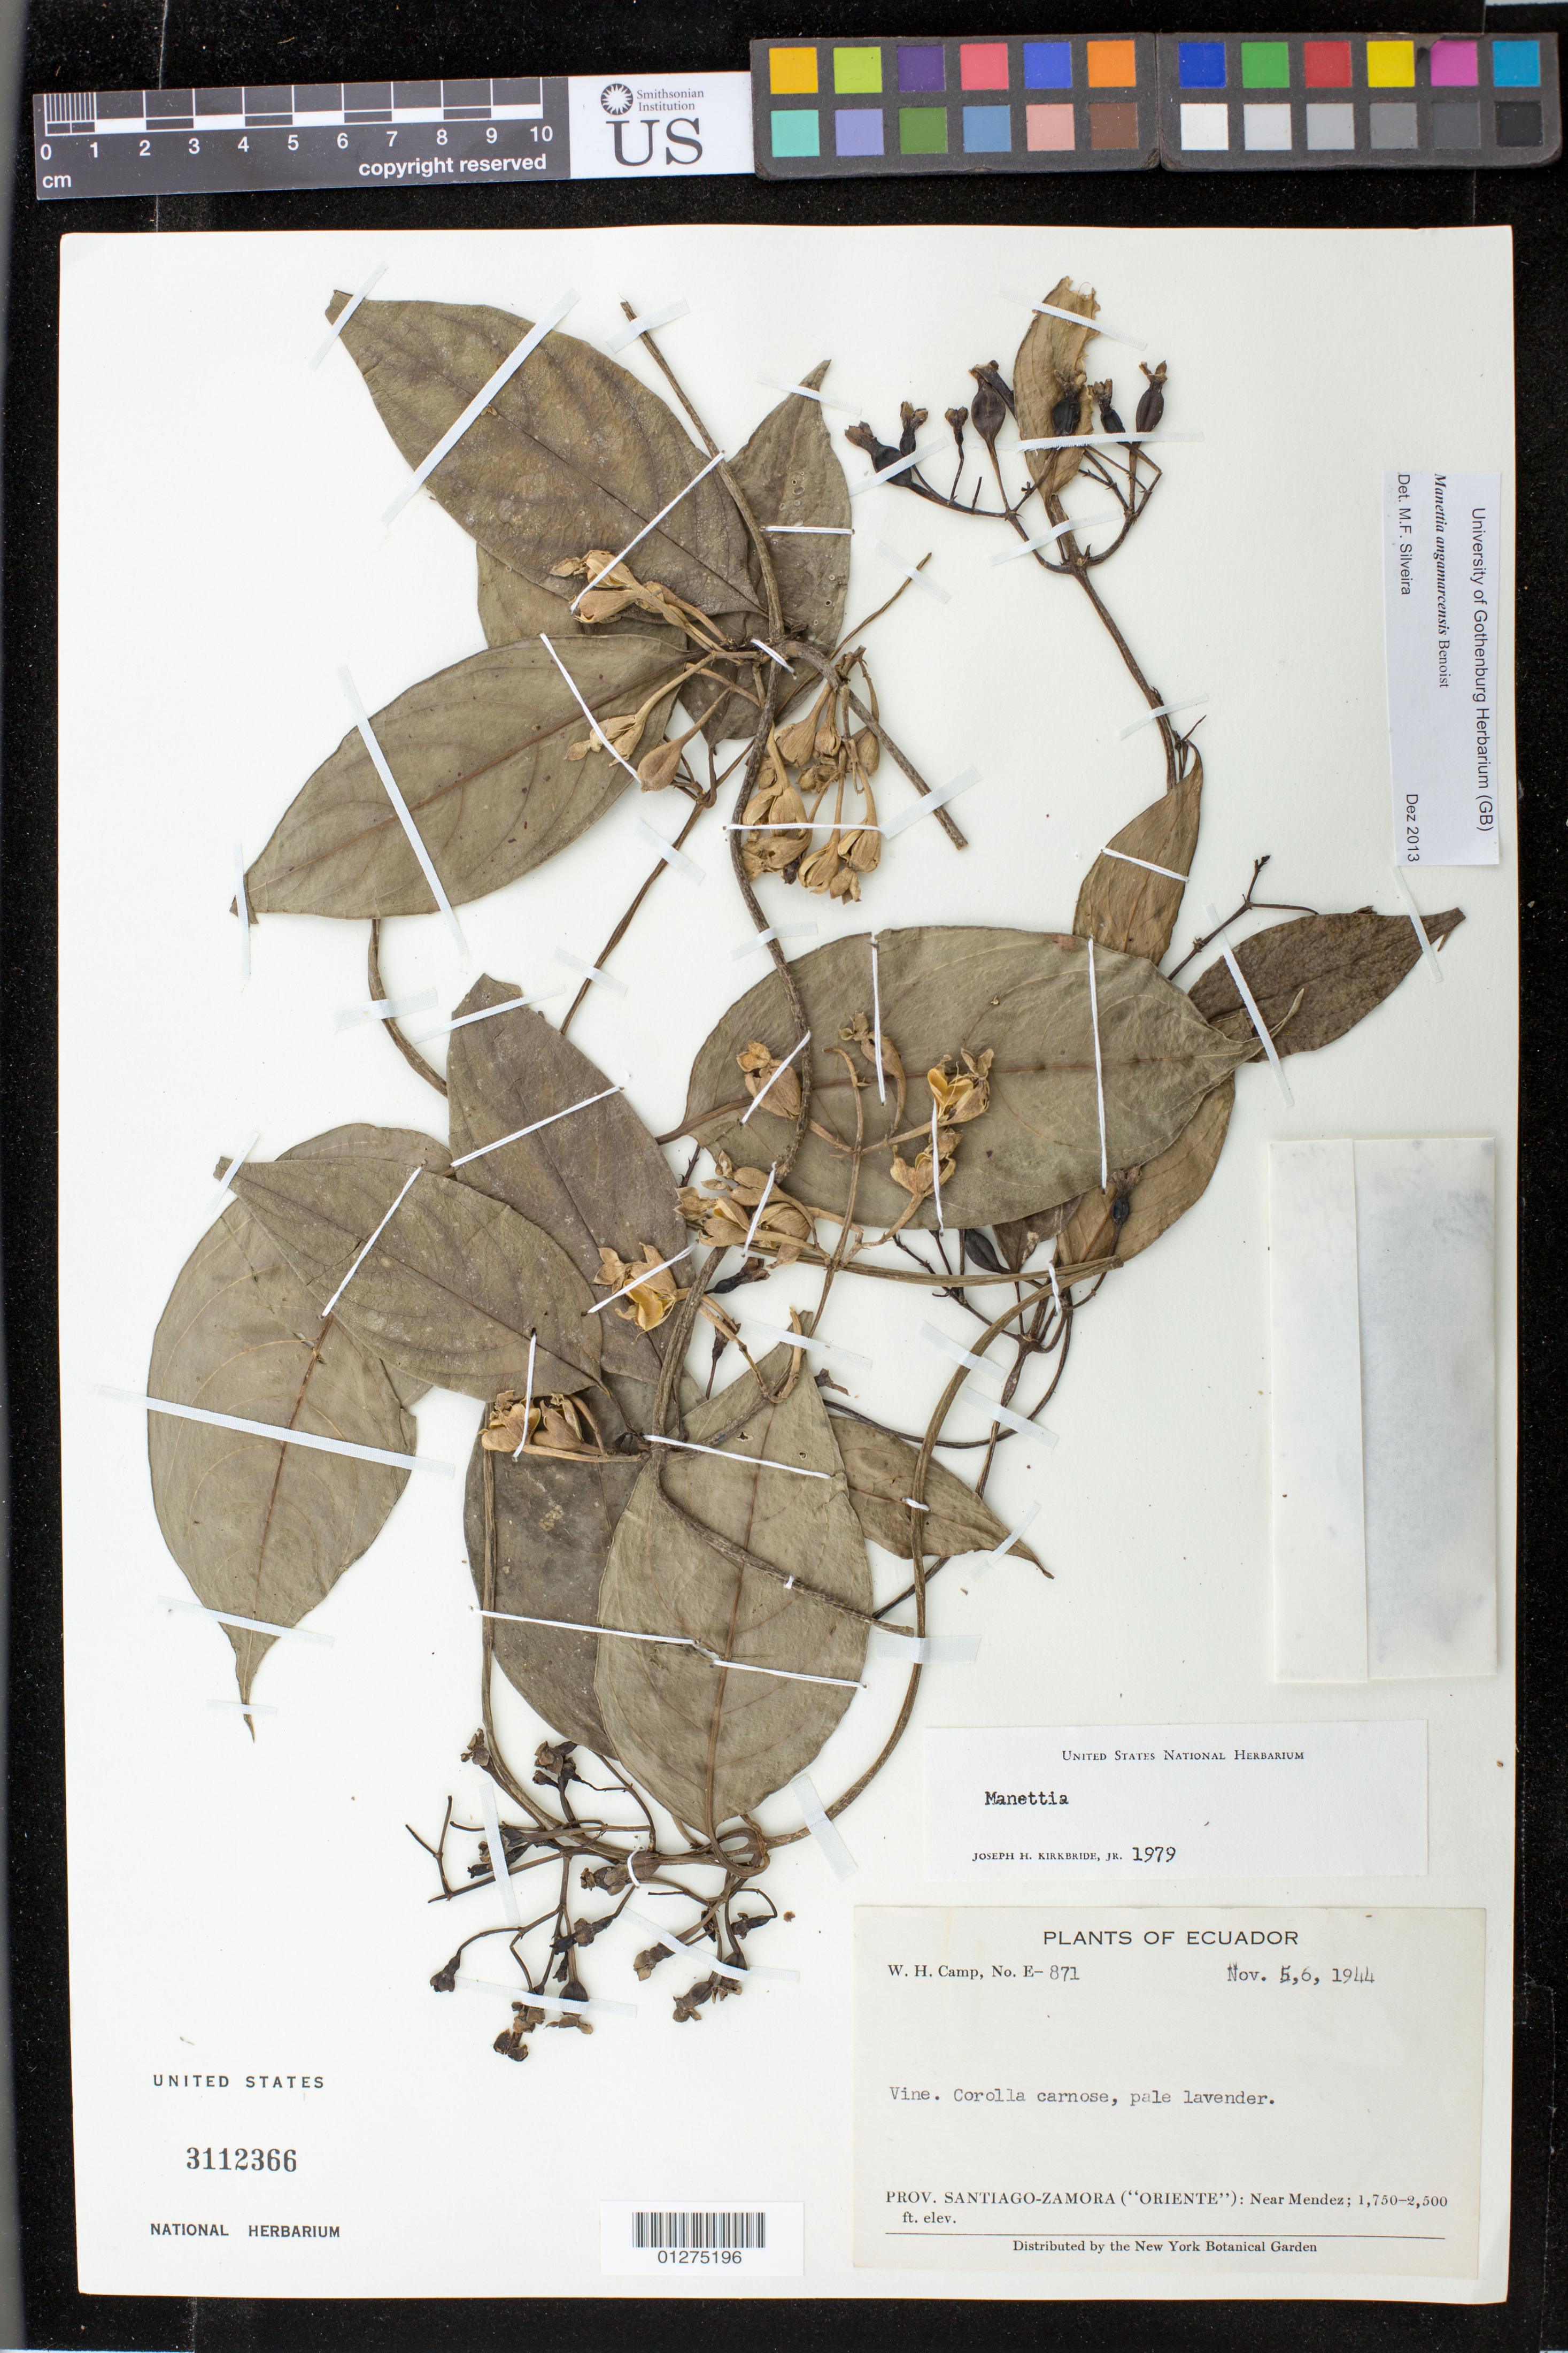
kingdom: Plantae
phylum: Tracheophyta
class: Magnoliopsida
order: Gentianales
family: Rubiaceae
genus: Manettia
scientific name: Manettia angamarcensis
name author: Benoist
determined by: Silveira, M. F.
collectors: W. H. Camp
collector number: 871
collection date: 1944-11-05/1944-11-06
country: Ecuador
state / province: Morona-Santiago / Zamora-Chinchipe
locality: Near Mendez.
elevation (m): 533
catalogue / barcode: US 3112366